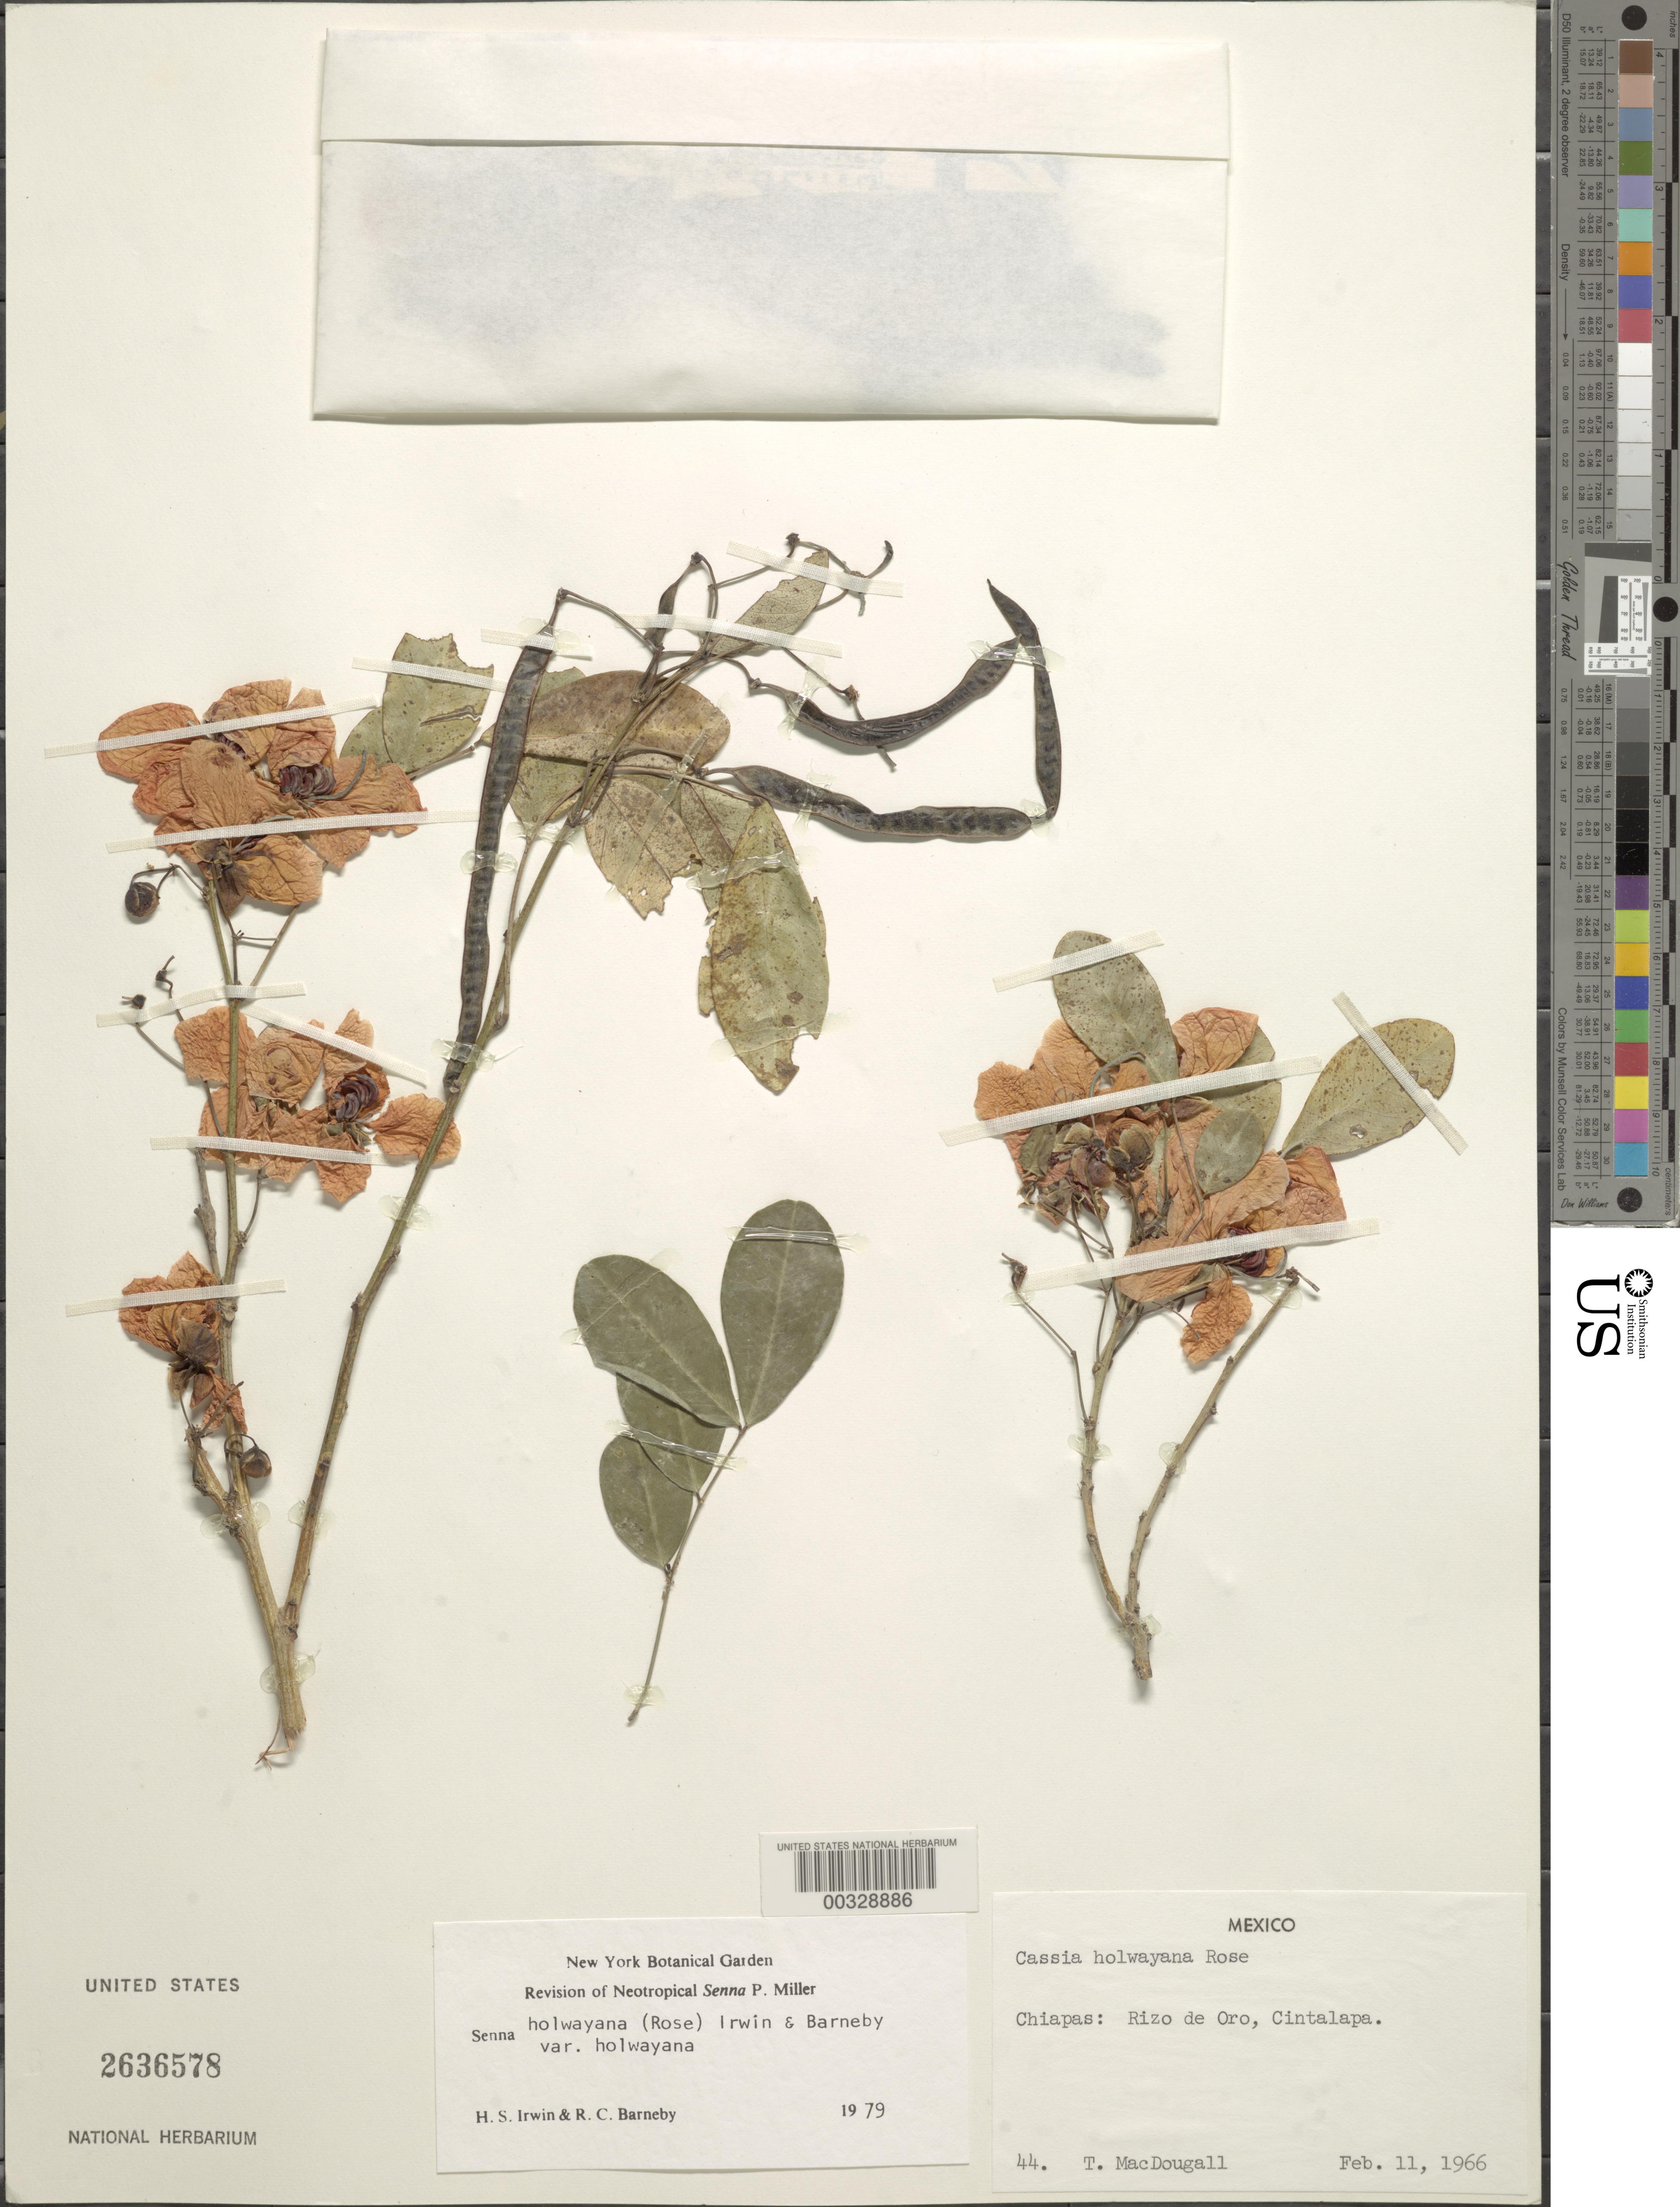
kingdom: Plantae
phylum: Tracheophyta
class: Magnoliopsida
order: Fabales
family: Fabaceae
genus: Senna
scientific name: Senna holwayana var. holwayana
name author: (Rose) H.S. Irwin & Barneby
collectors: T. Macdougall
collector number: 44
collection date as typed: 11 Feb 1966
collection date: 1966-02-11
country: Mexico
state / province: Chiapas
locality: Rizo de Oro, Cintalapa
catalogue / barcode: US 2636578